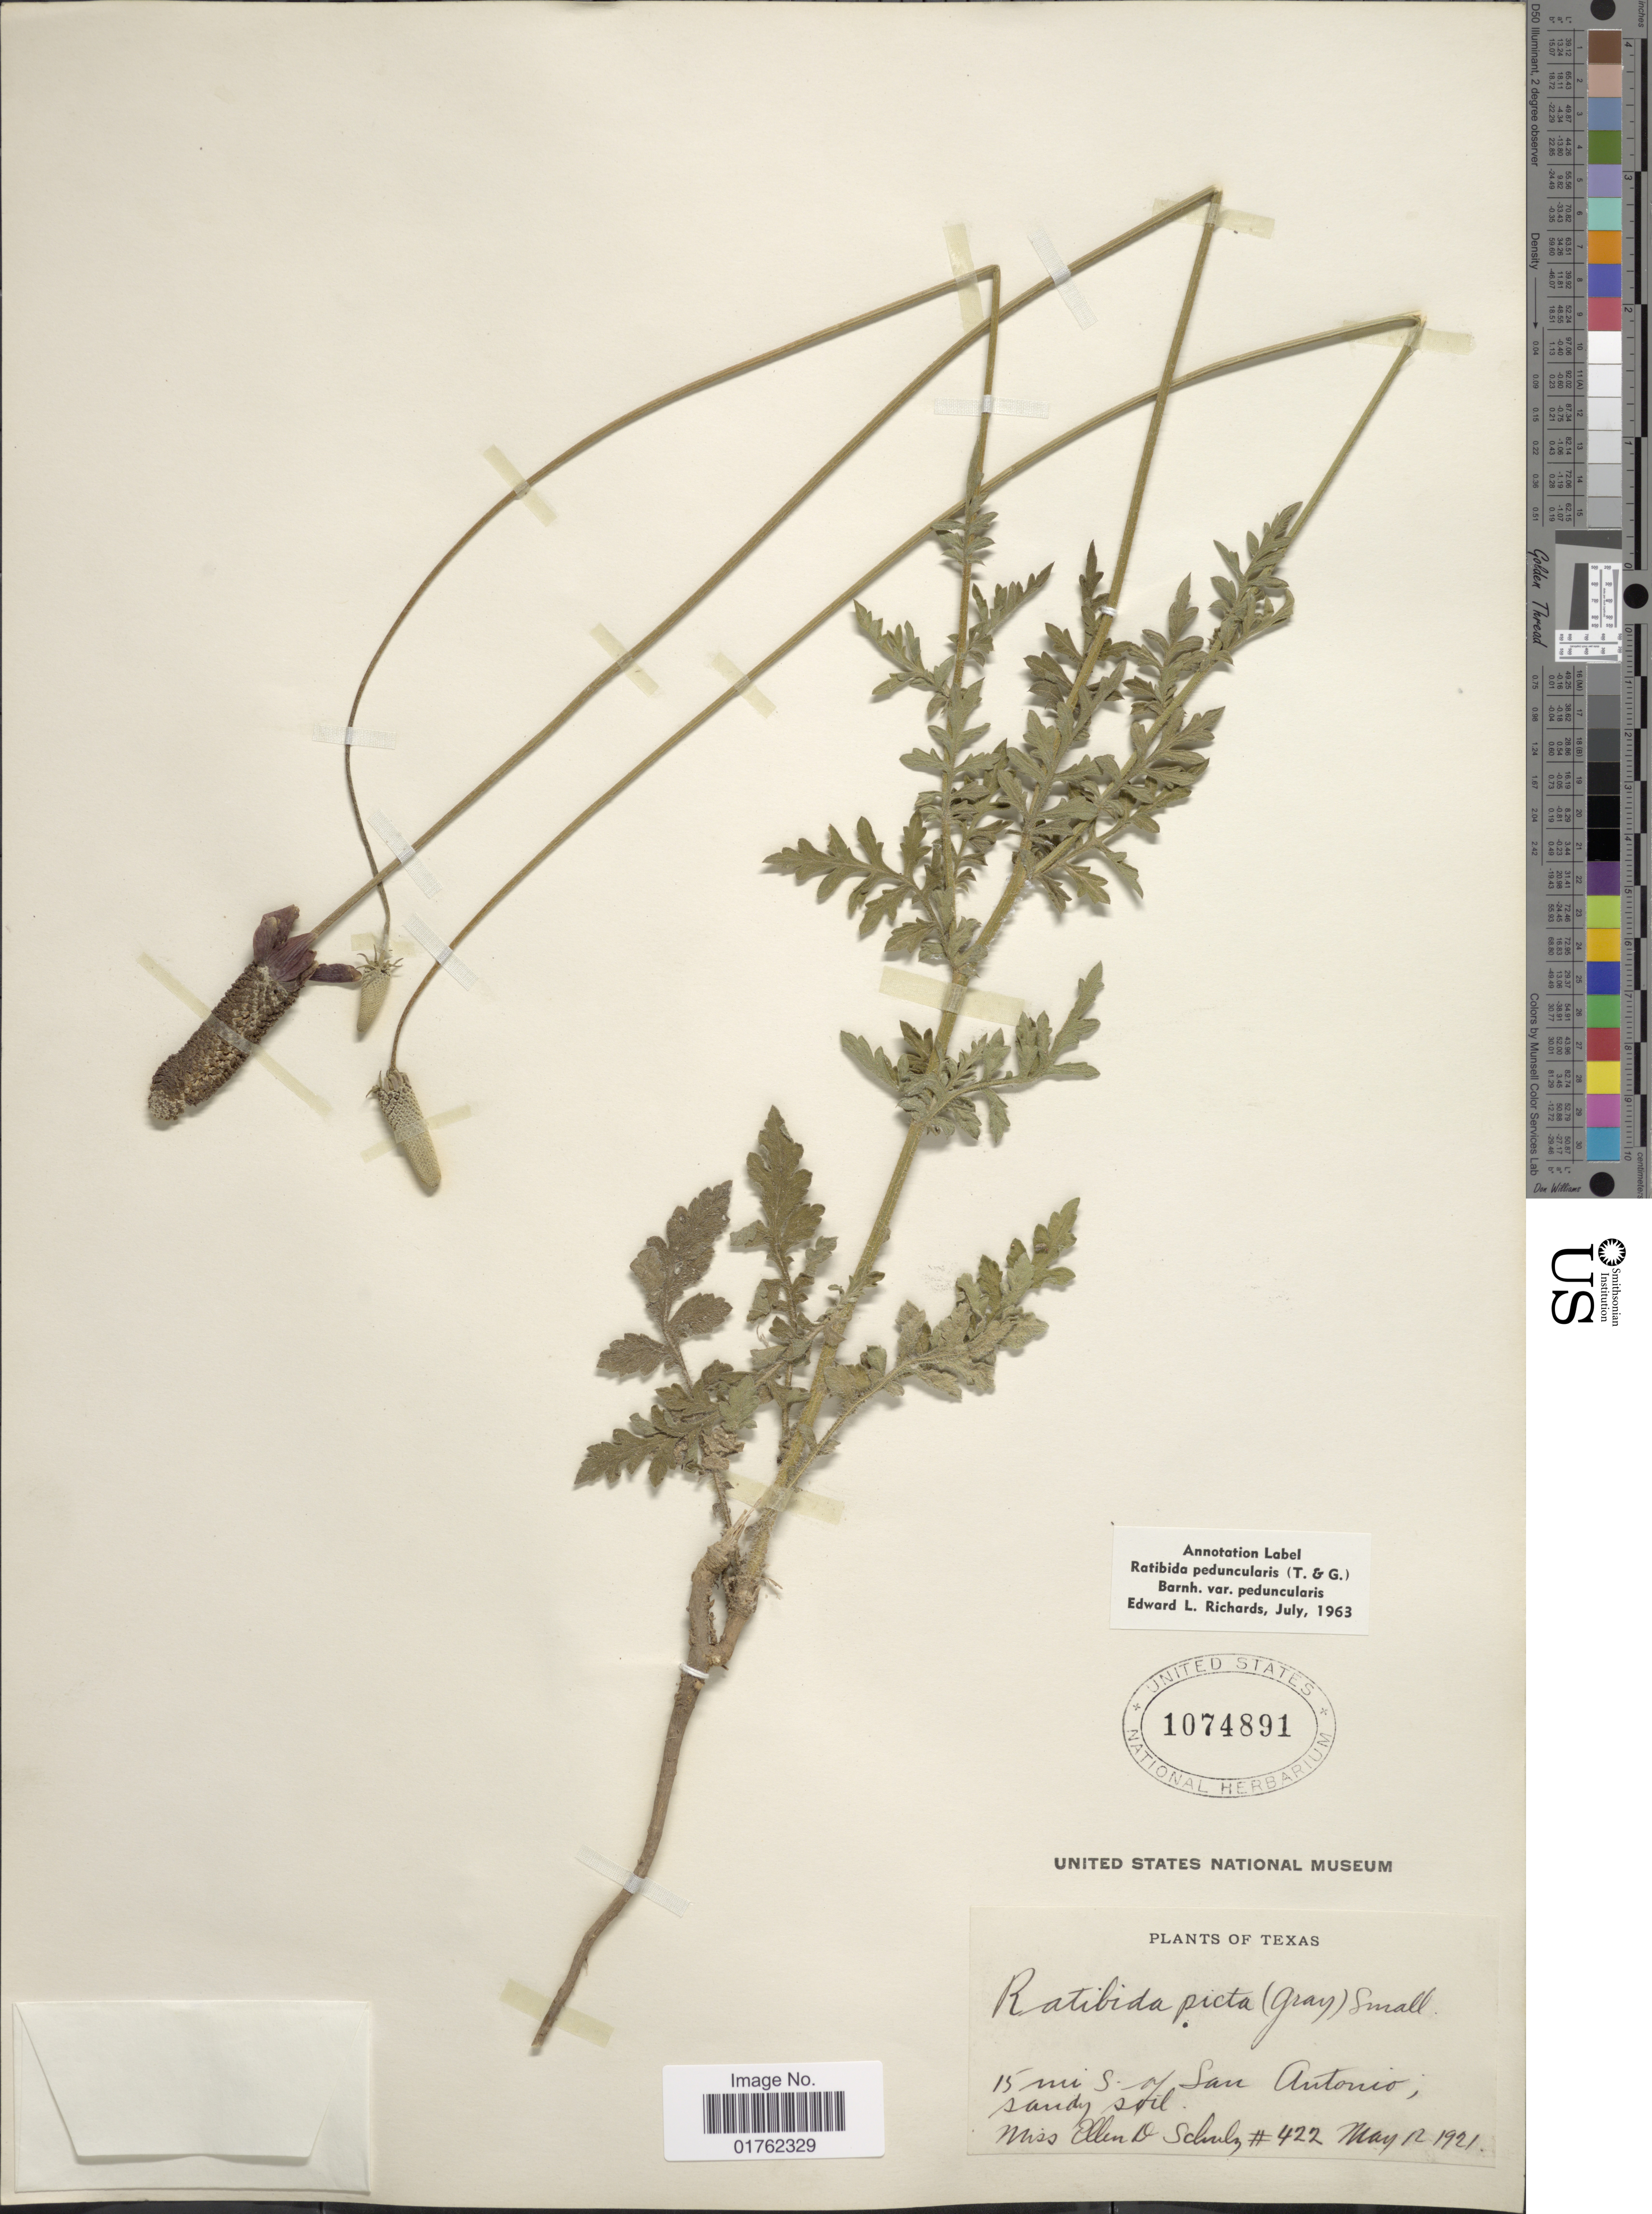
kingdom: Plantae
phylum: Tracheophyta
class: Magnoliopsida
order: Asterales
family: Asteraceae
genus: Ratibida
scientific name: Ratibida peduncularis var. picta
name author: (A. Gray)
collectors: E. D. Schulz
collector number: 422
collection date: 1921-05-12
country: United States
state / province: Texas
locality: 15 mi S of San Antonio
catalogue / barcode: US 1074891